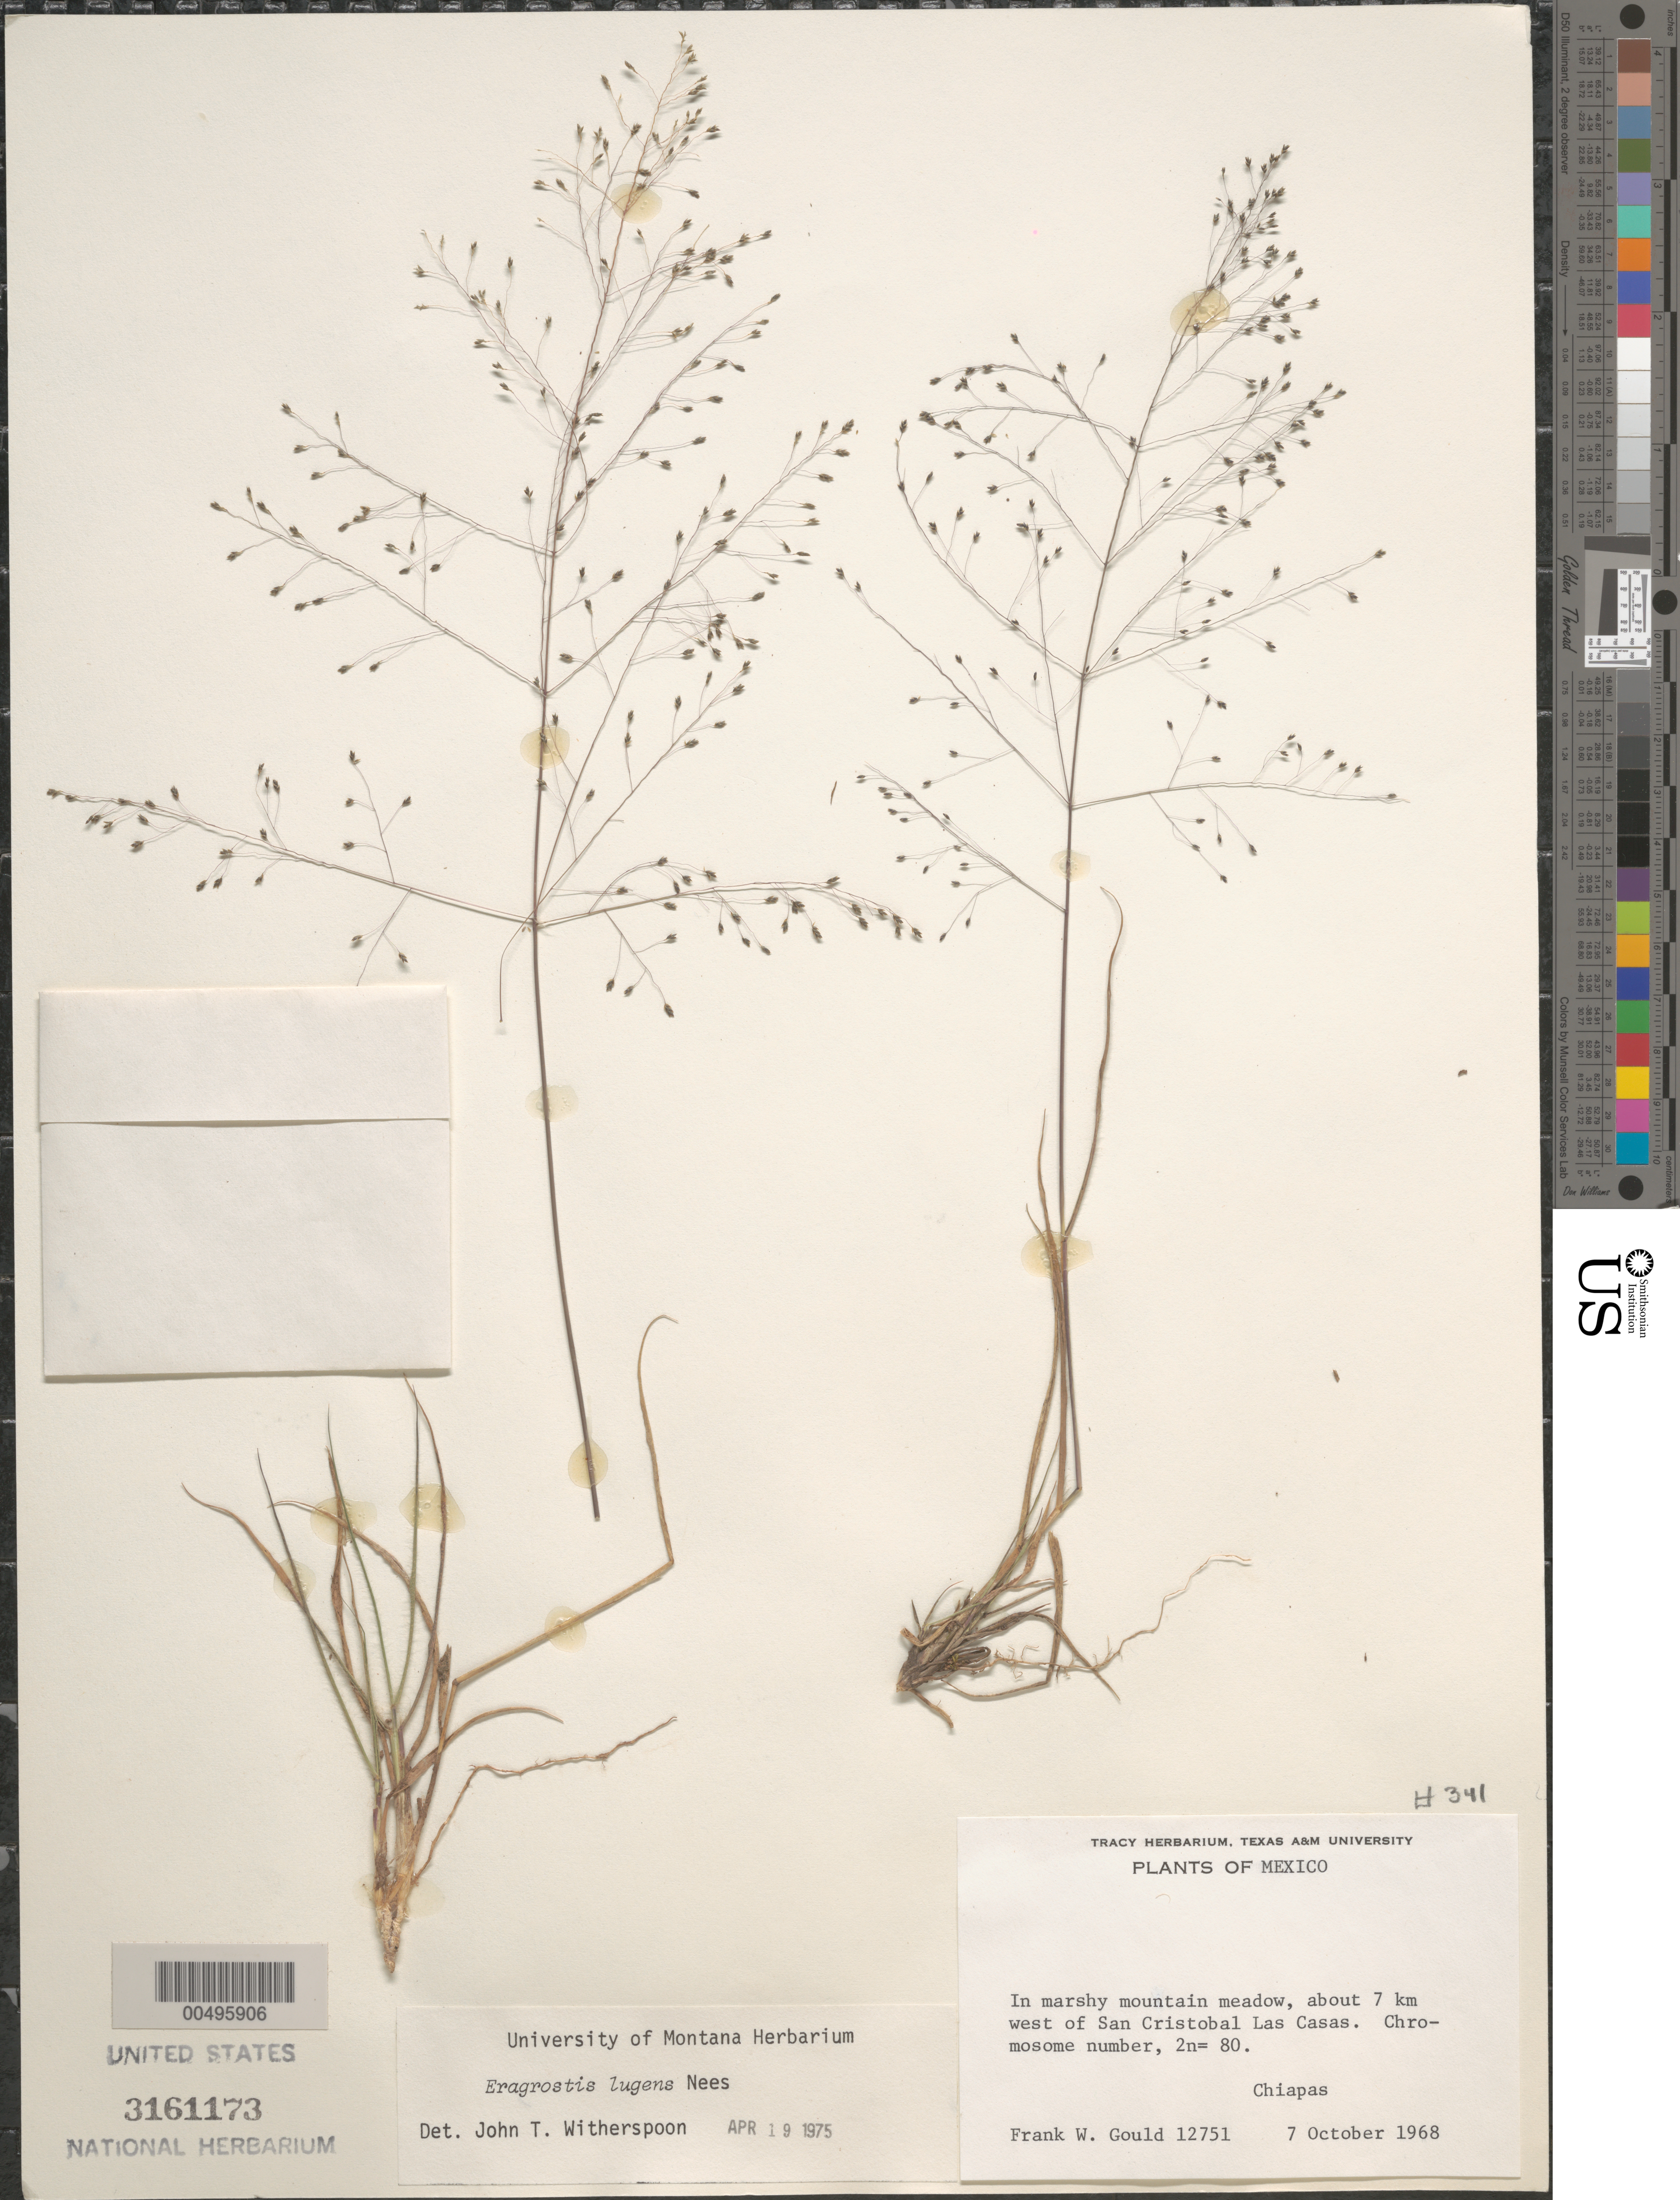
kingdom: Plantae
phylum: Tracheophyta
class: Liliopsida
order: Poales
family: Poaceae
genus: Eragrostis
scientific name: Eragrostis lugens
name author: Nees in Mart.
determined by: Witherspoon, John T.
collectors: F. W. Gould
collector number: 12751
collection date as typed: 7 Oct 1968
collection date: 1968-10-07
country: Mexico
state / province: Chiapas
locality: About 7 km W of San Cristobal Las Casas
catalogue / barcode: US 3161173